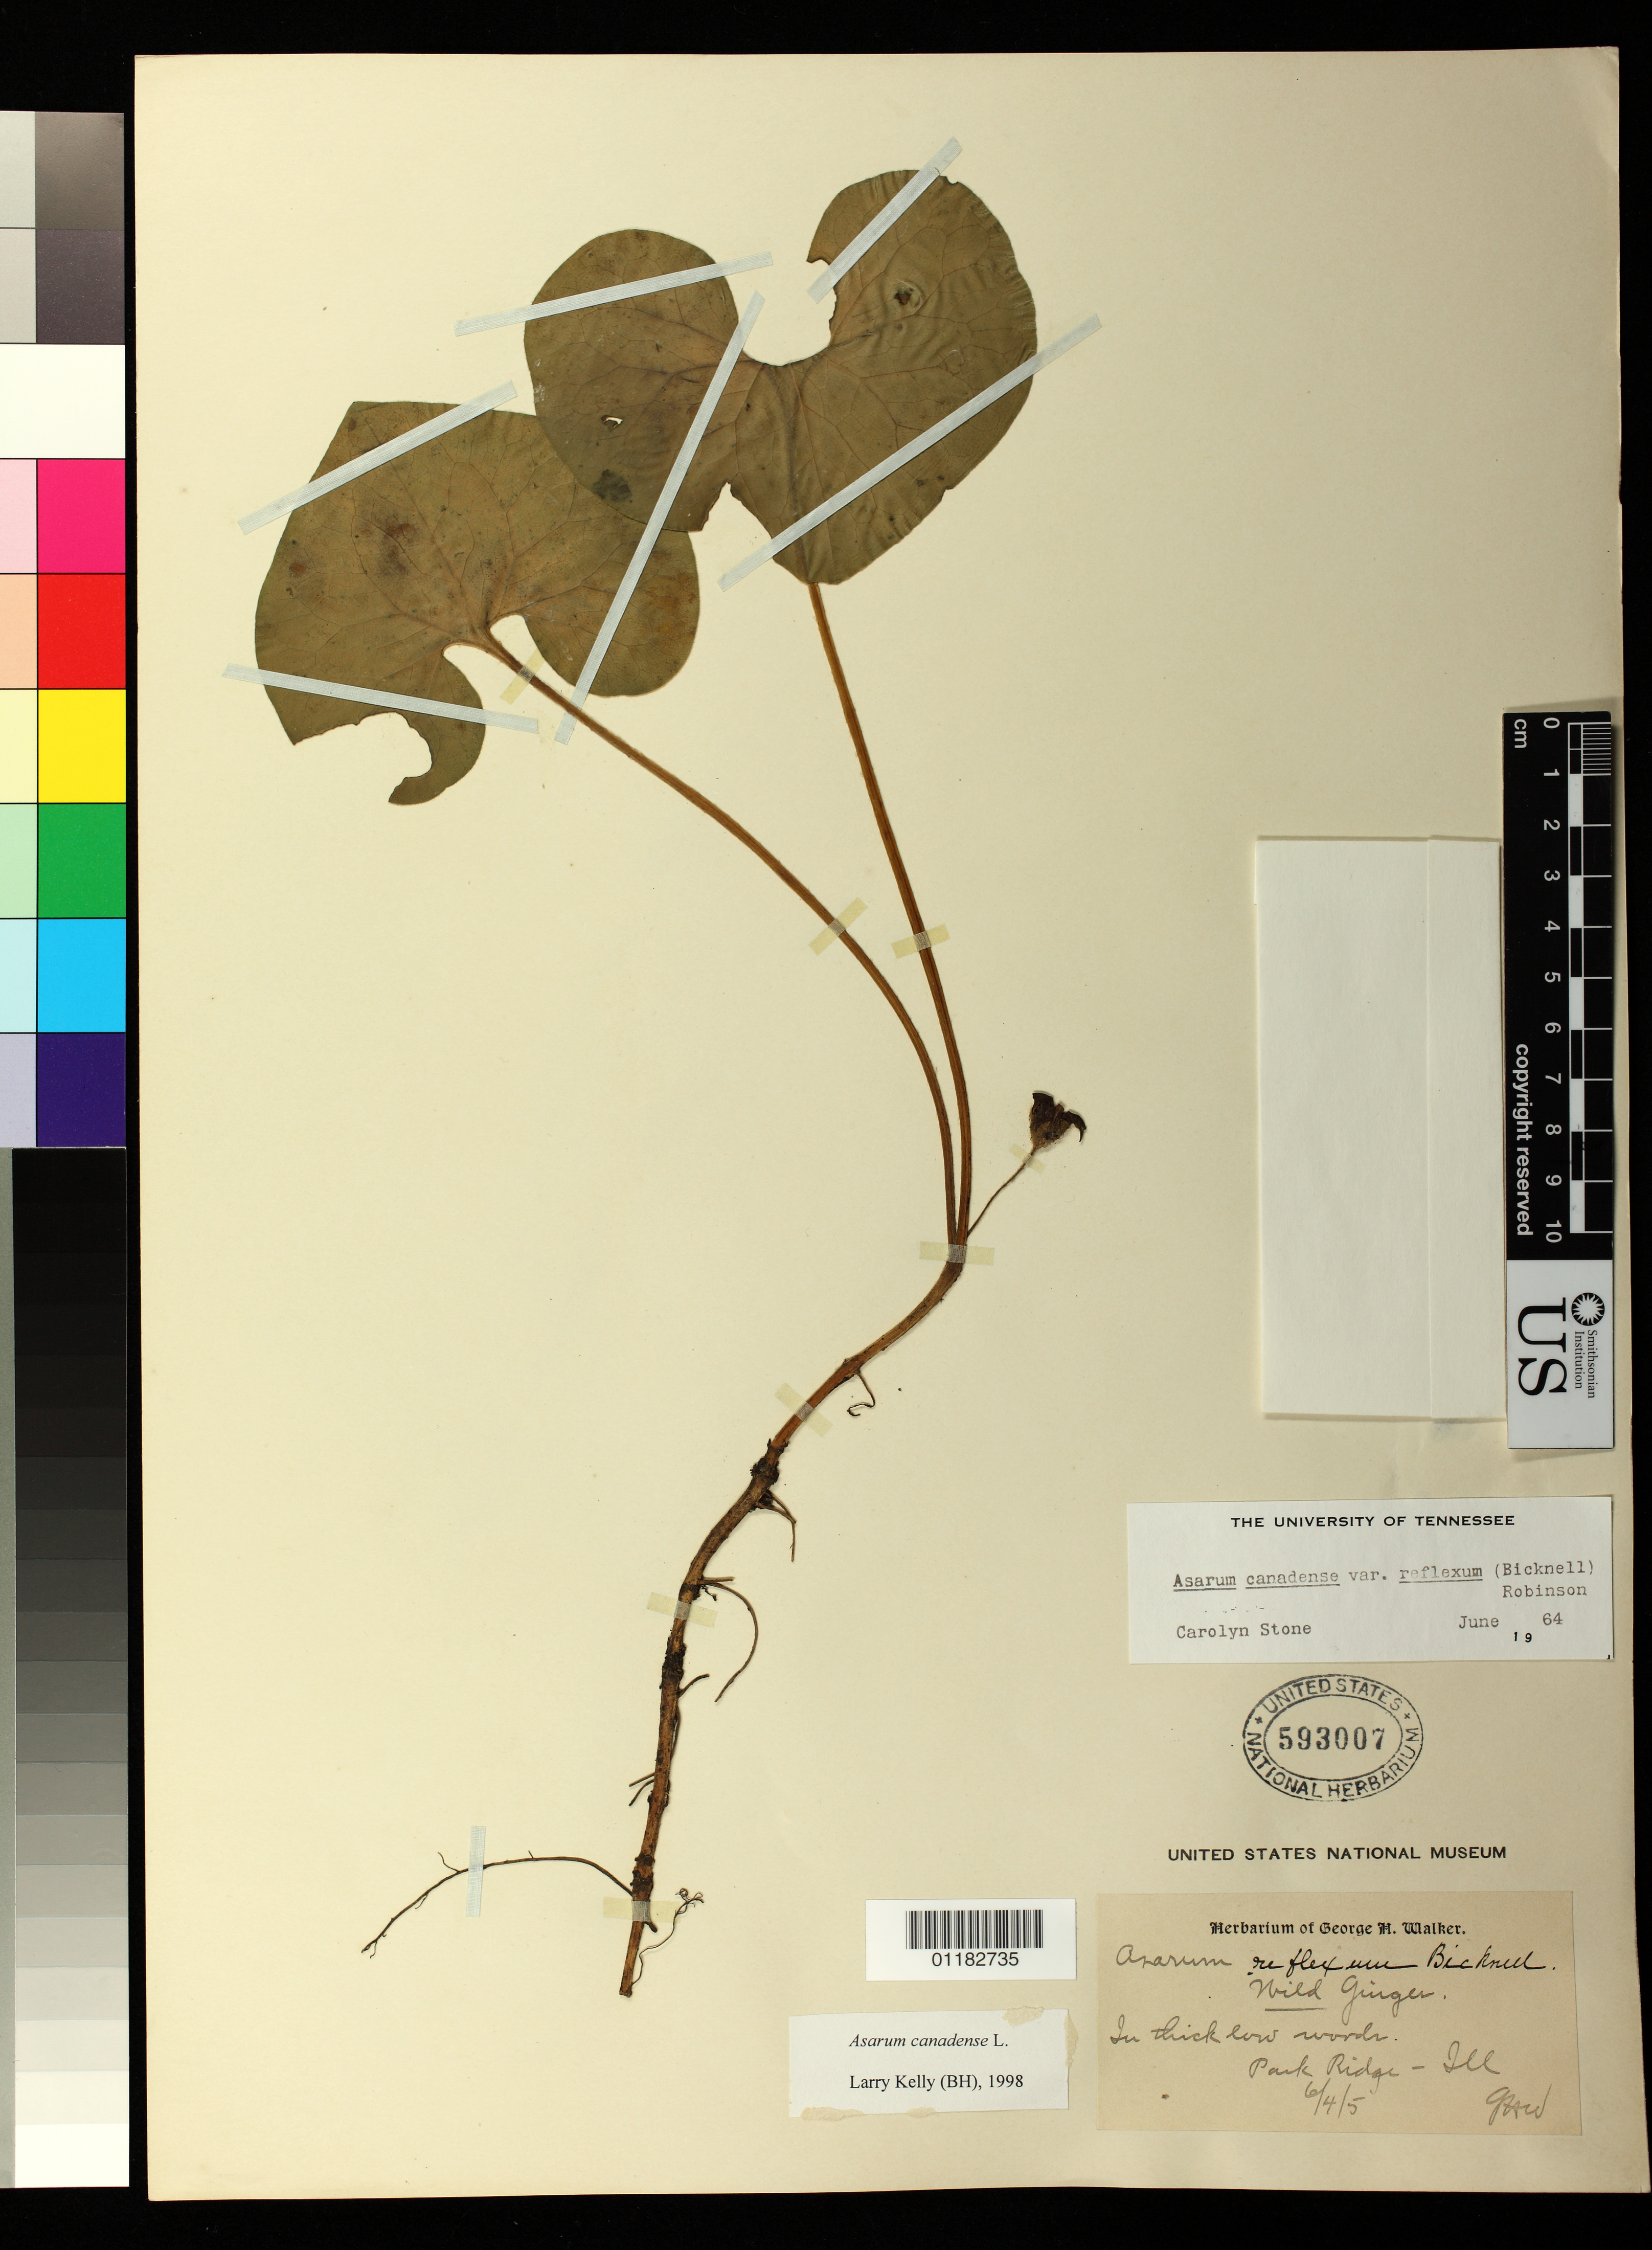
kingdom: Plantae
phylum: Tracheophyta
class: Magnoliopsida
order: Piperales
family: Aristolochiaceae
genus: Asarum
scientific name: Asarum canadense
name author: L.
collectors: G. H. Walker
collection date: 1905-06-04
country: United States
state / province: Illinois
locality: Park Ridge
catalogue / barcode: US 593007